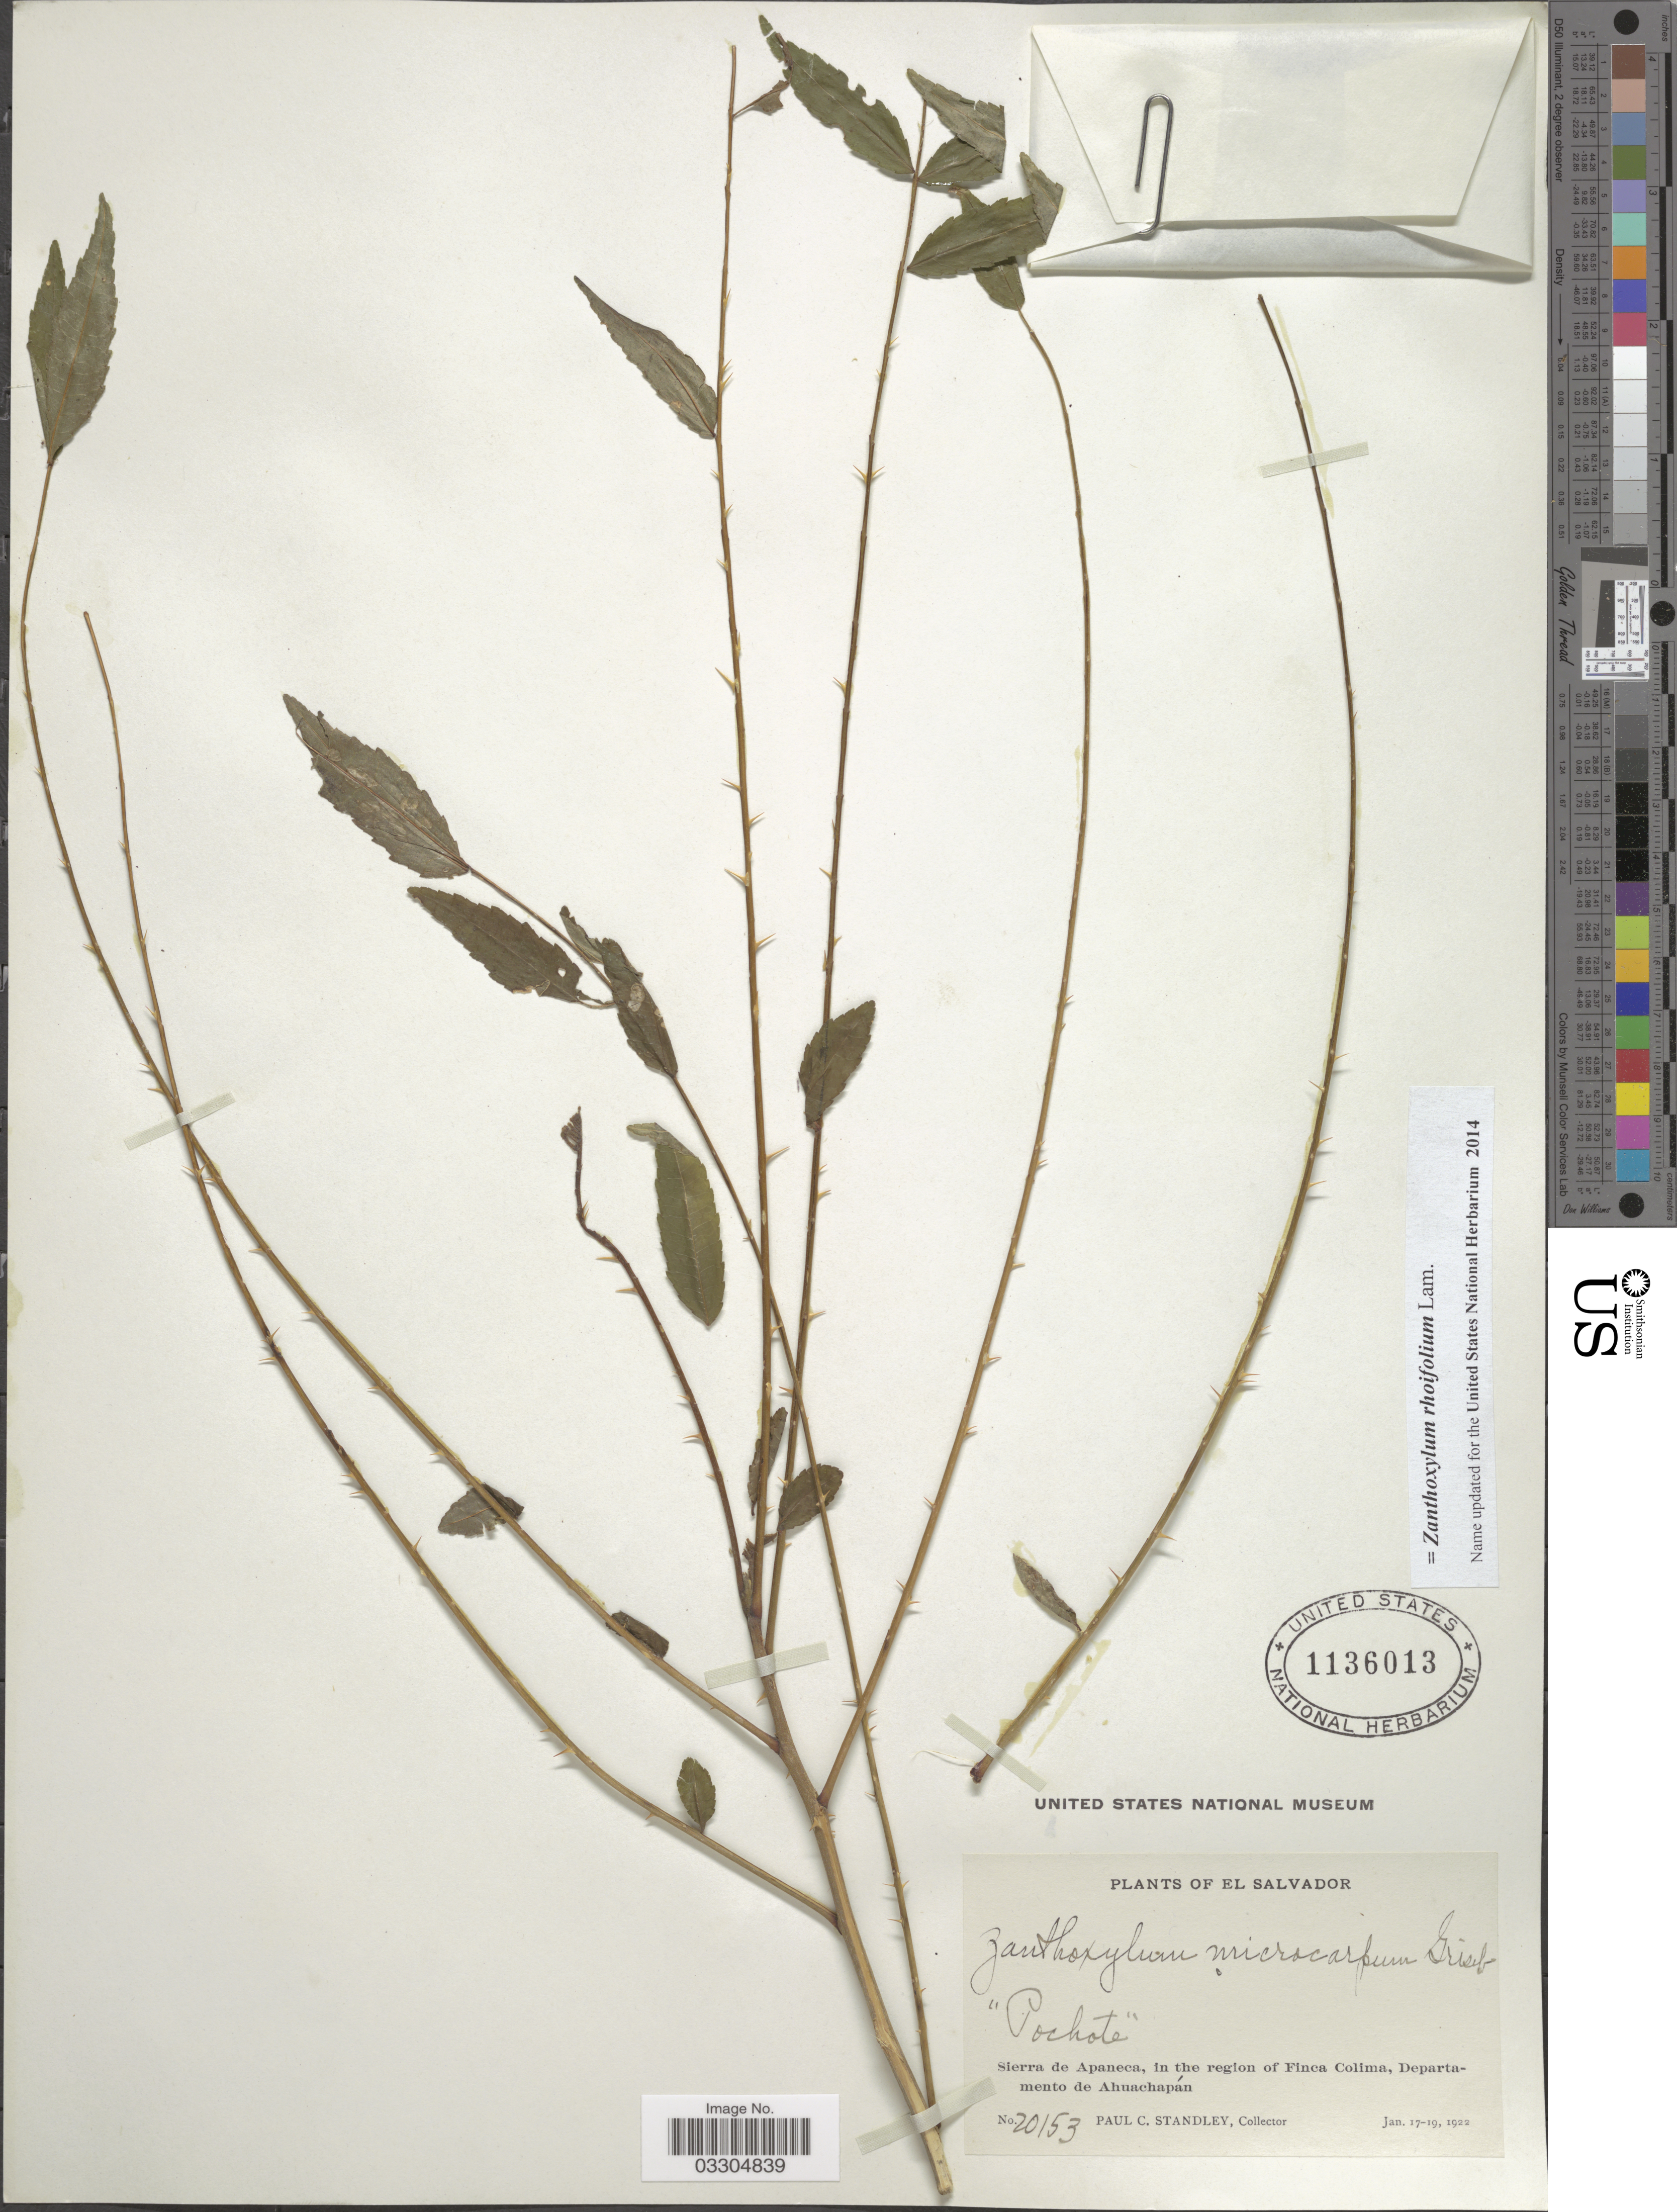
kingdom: Plantae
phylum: Tracheophyta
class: Magnoliopsida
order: Sapindales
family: Rutaceae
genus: Zanthoxylum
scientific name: Zanthoxylum rhoifolium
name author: Lam.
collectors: P. C. Standley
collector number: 20153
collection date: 1922-01-17/1922-01-19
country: El Salvador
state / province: Ahuachapan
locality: Sierra de Apaneca, in the region of Finca Colima, Departamento de Ahuachapán.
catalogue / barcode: US 1136013